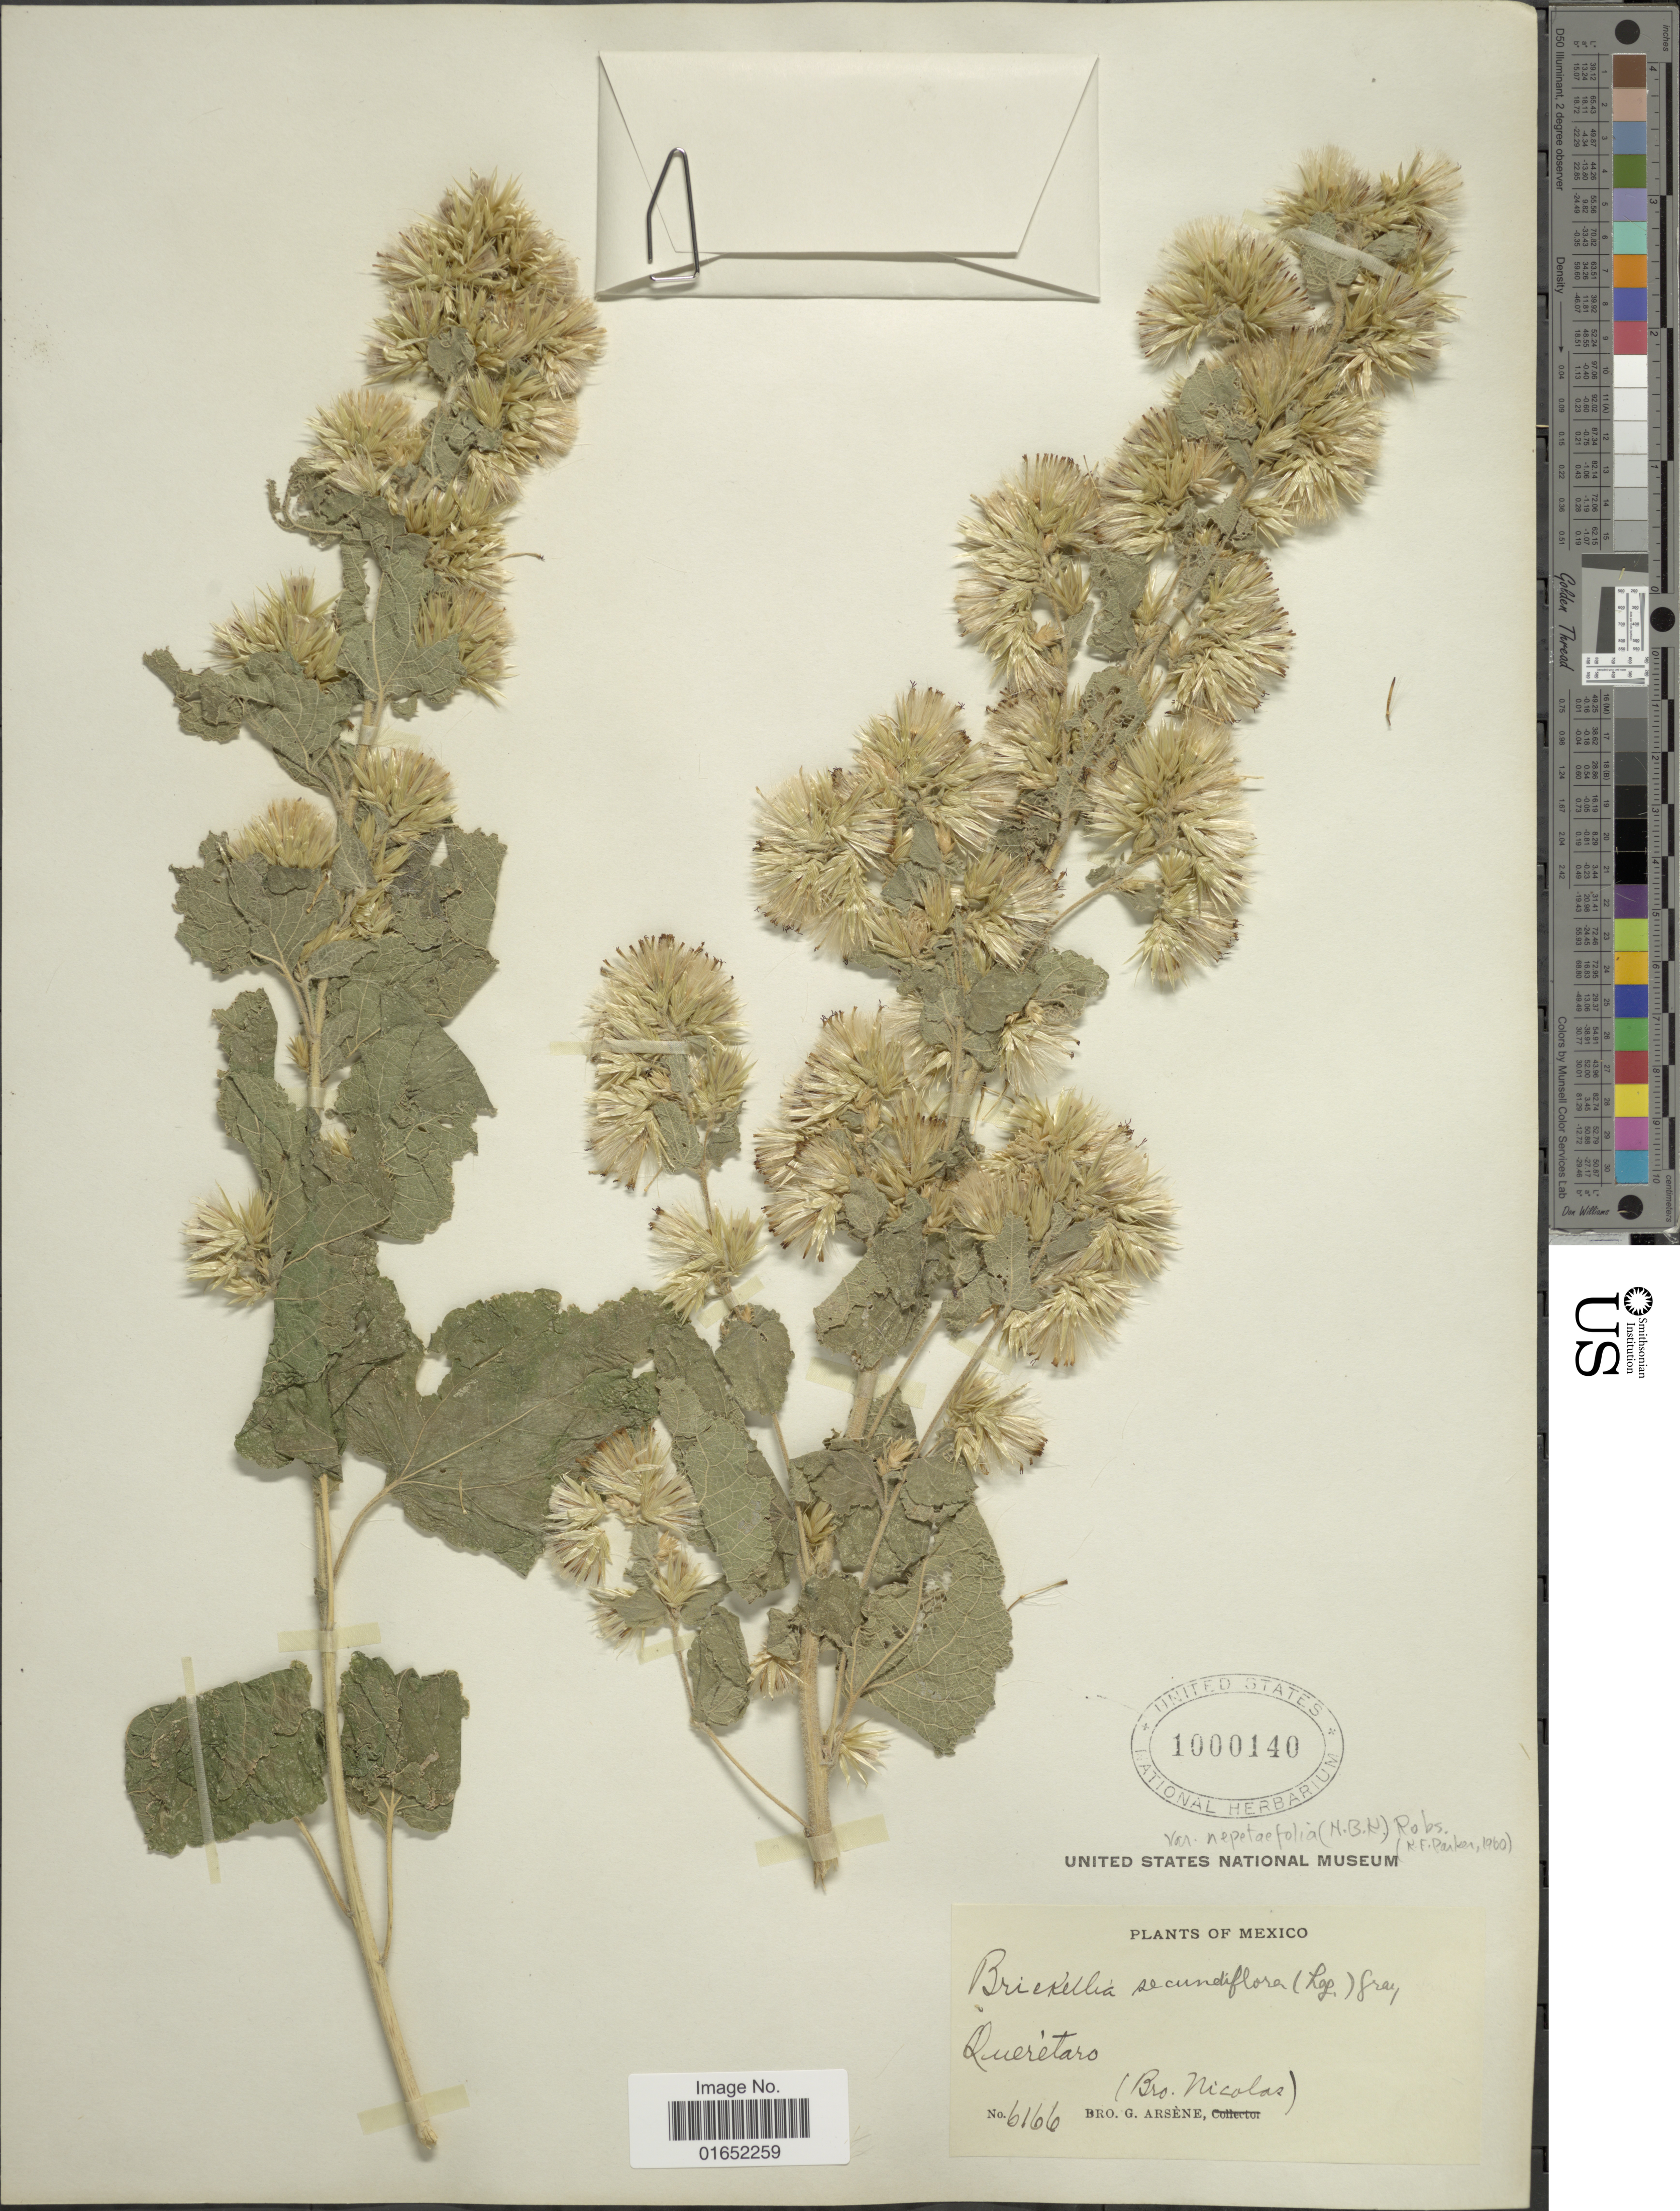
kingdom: Plantae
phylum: Tracheophyta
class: Magnoliopsida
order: Asterales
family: Asteraceae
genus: Brickellia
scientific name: Brickellia secundiflora var. nepetifolia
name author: (Kunth) B.L. Rob.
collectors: Bro. Nicolas & Bro. G. Arsène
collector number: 6166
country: Mexico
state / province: Querétaro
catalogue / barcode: US 1000140